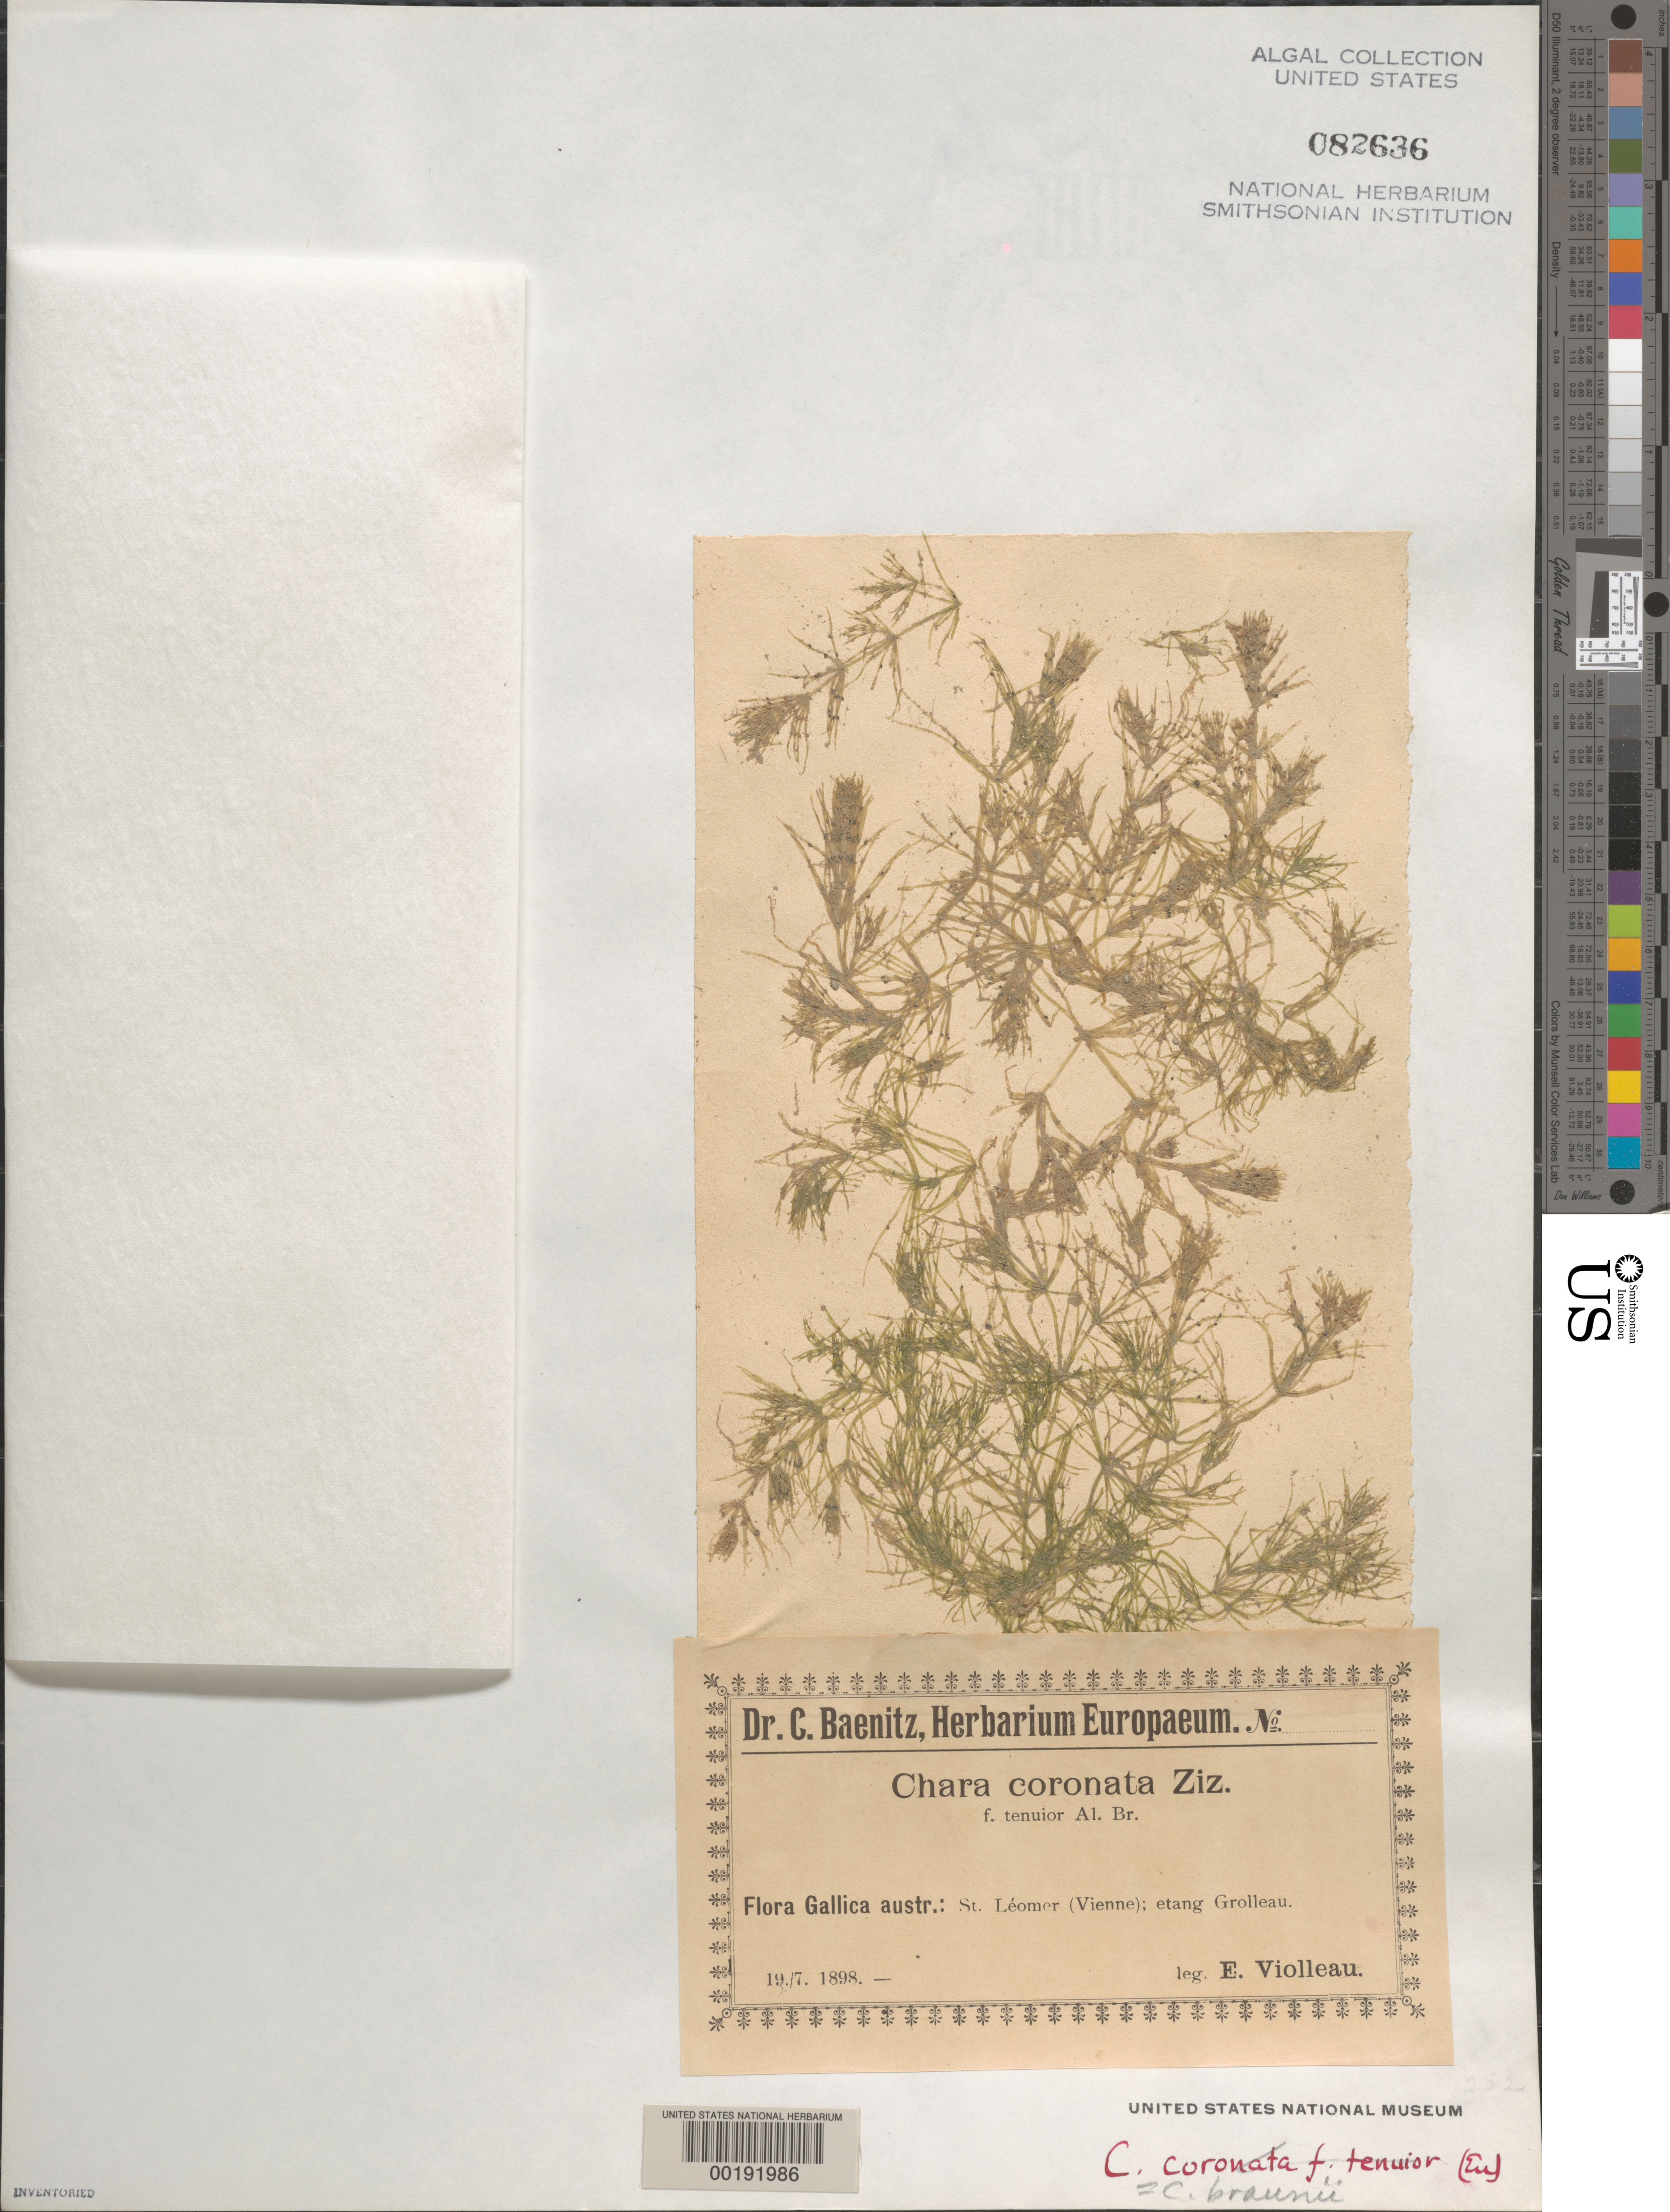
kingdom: Plantae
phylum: Charophyta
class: Charophyceae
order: Charales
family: Characeae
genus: Chara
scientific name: Chara braunii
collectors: E. Violleau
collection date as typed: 19 Jul 1898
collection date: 1898-07-19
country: France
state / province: Nouvelle-Aquitaine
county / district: Vienne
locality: St. Leomer, Lake Grolleau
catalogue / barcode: US 82636